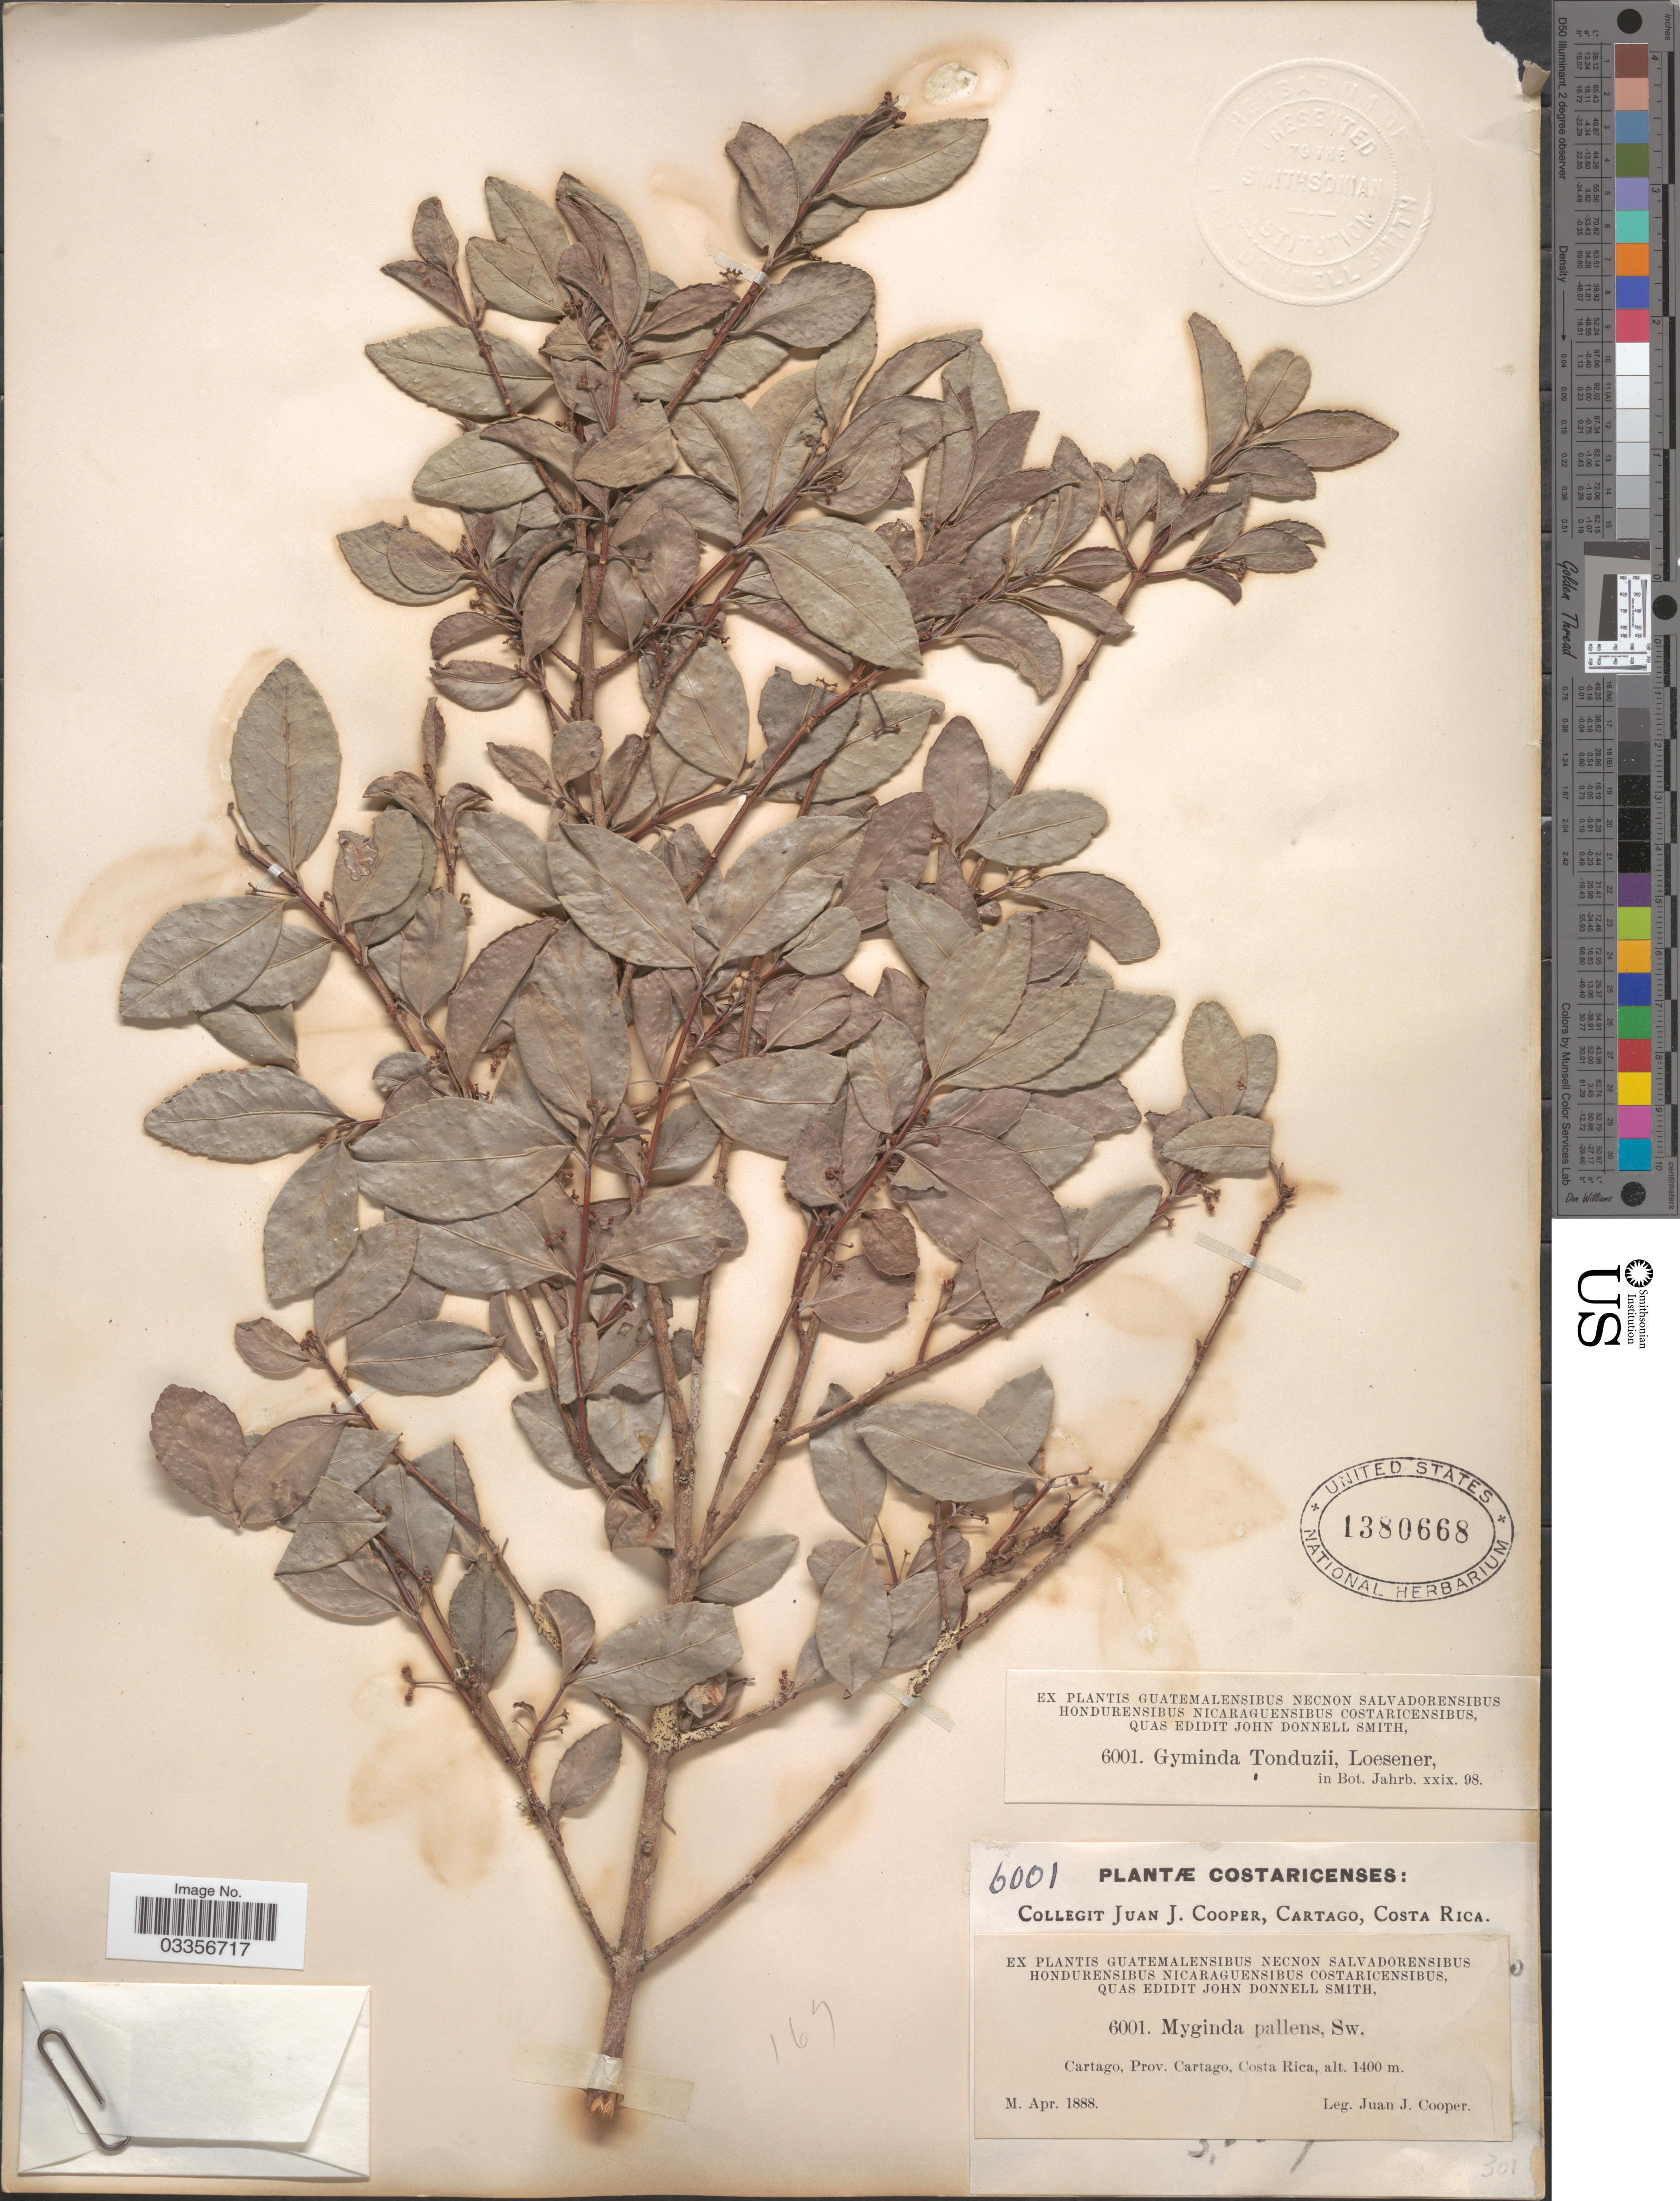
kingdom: Plantae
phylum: Tracheophyta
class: Magnoliopsida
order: Celastrales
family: Celastraceae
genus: Crossopetalum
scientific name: Crossopetalum tonduzii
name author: (Loes.) Lundell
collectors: J. J. Cooper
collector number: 6001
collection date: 1888-04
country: Costa Rica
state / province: Cartago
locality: Cartago.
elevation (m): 1400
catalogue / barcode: US 1380668